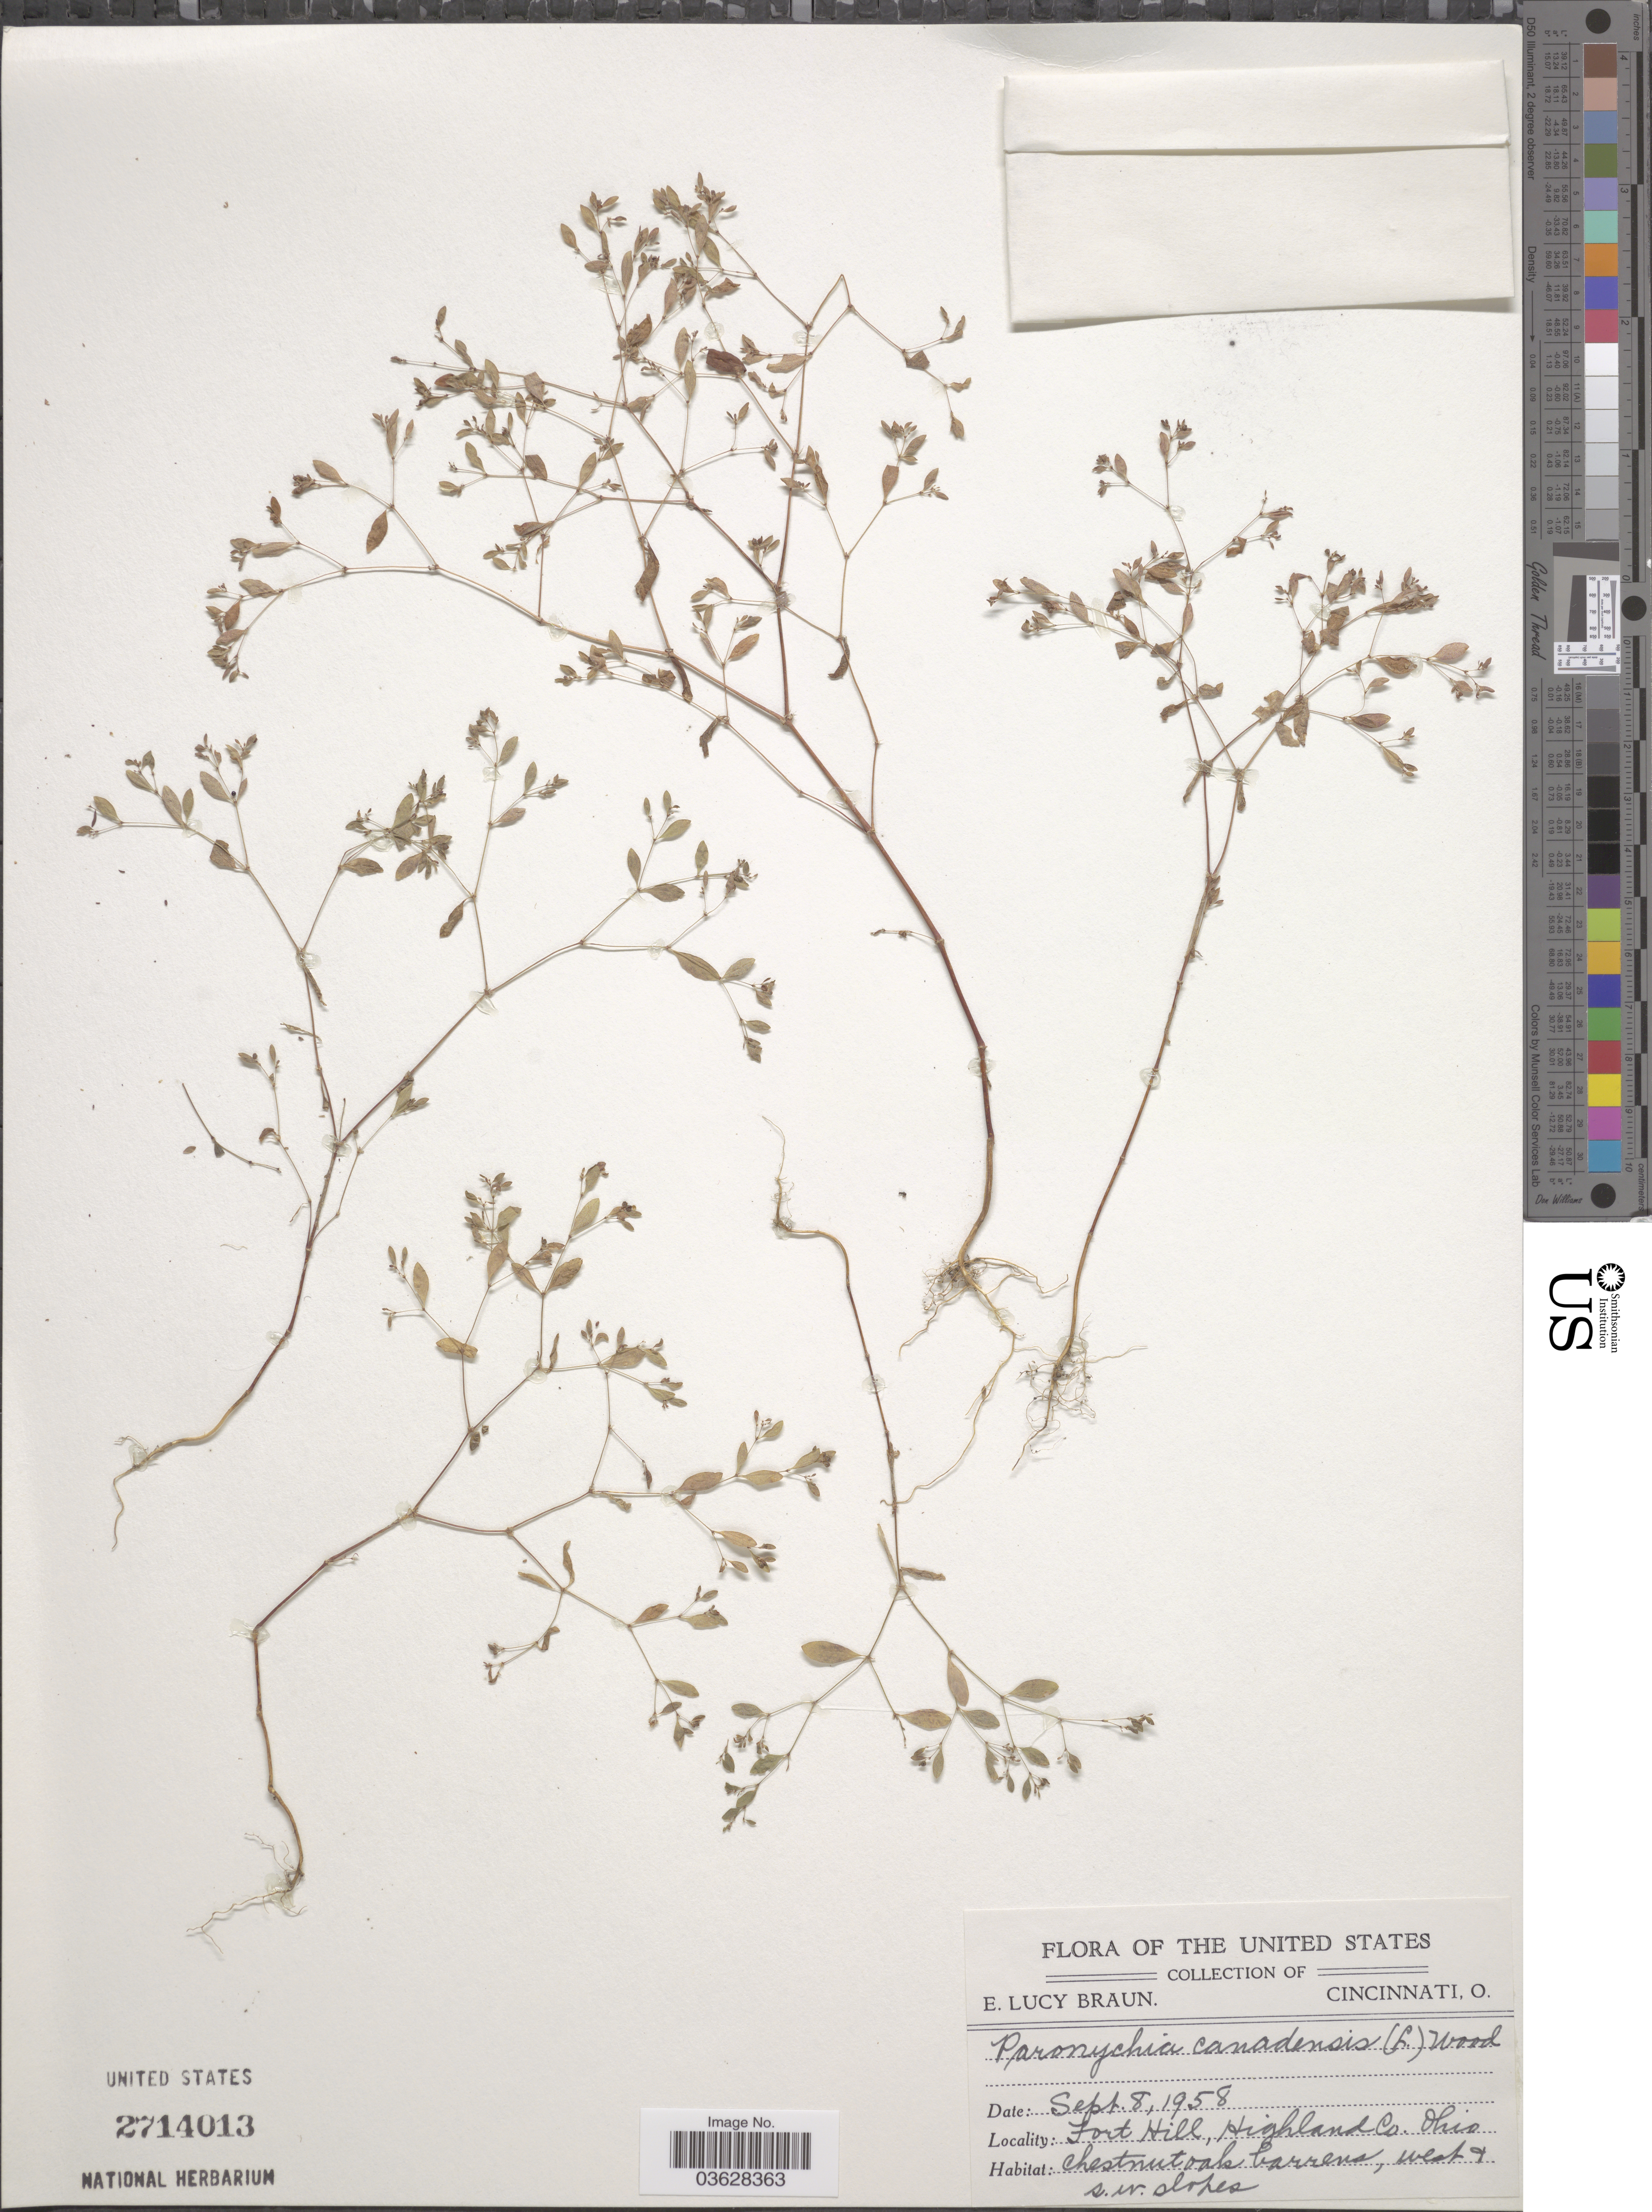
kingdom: Plantae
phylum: Tracheophyta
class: Magnoliopsida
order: Caryophyllales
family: Caryophyllaceae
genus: Paronychia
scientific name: Paronychia canadensis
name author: (L.) Alph. Wood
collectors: E. L. Braun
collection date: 1958-09-08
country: United States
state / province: Ohio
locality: Fort Hill, Highland Co. West & s.w. slopes.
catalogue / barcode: US 2714013